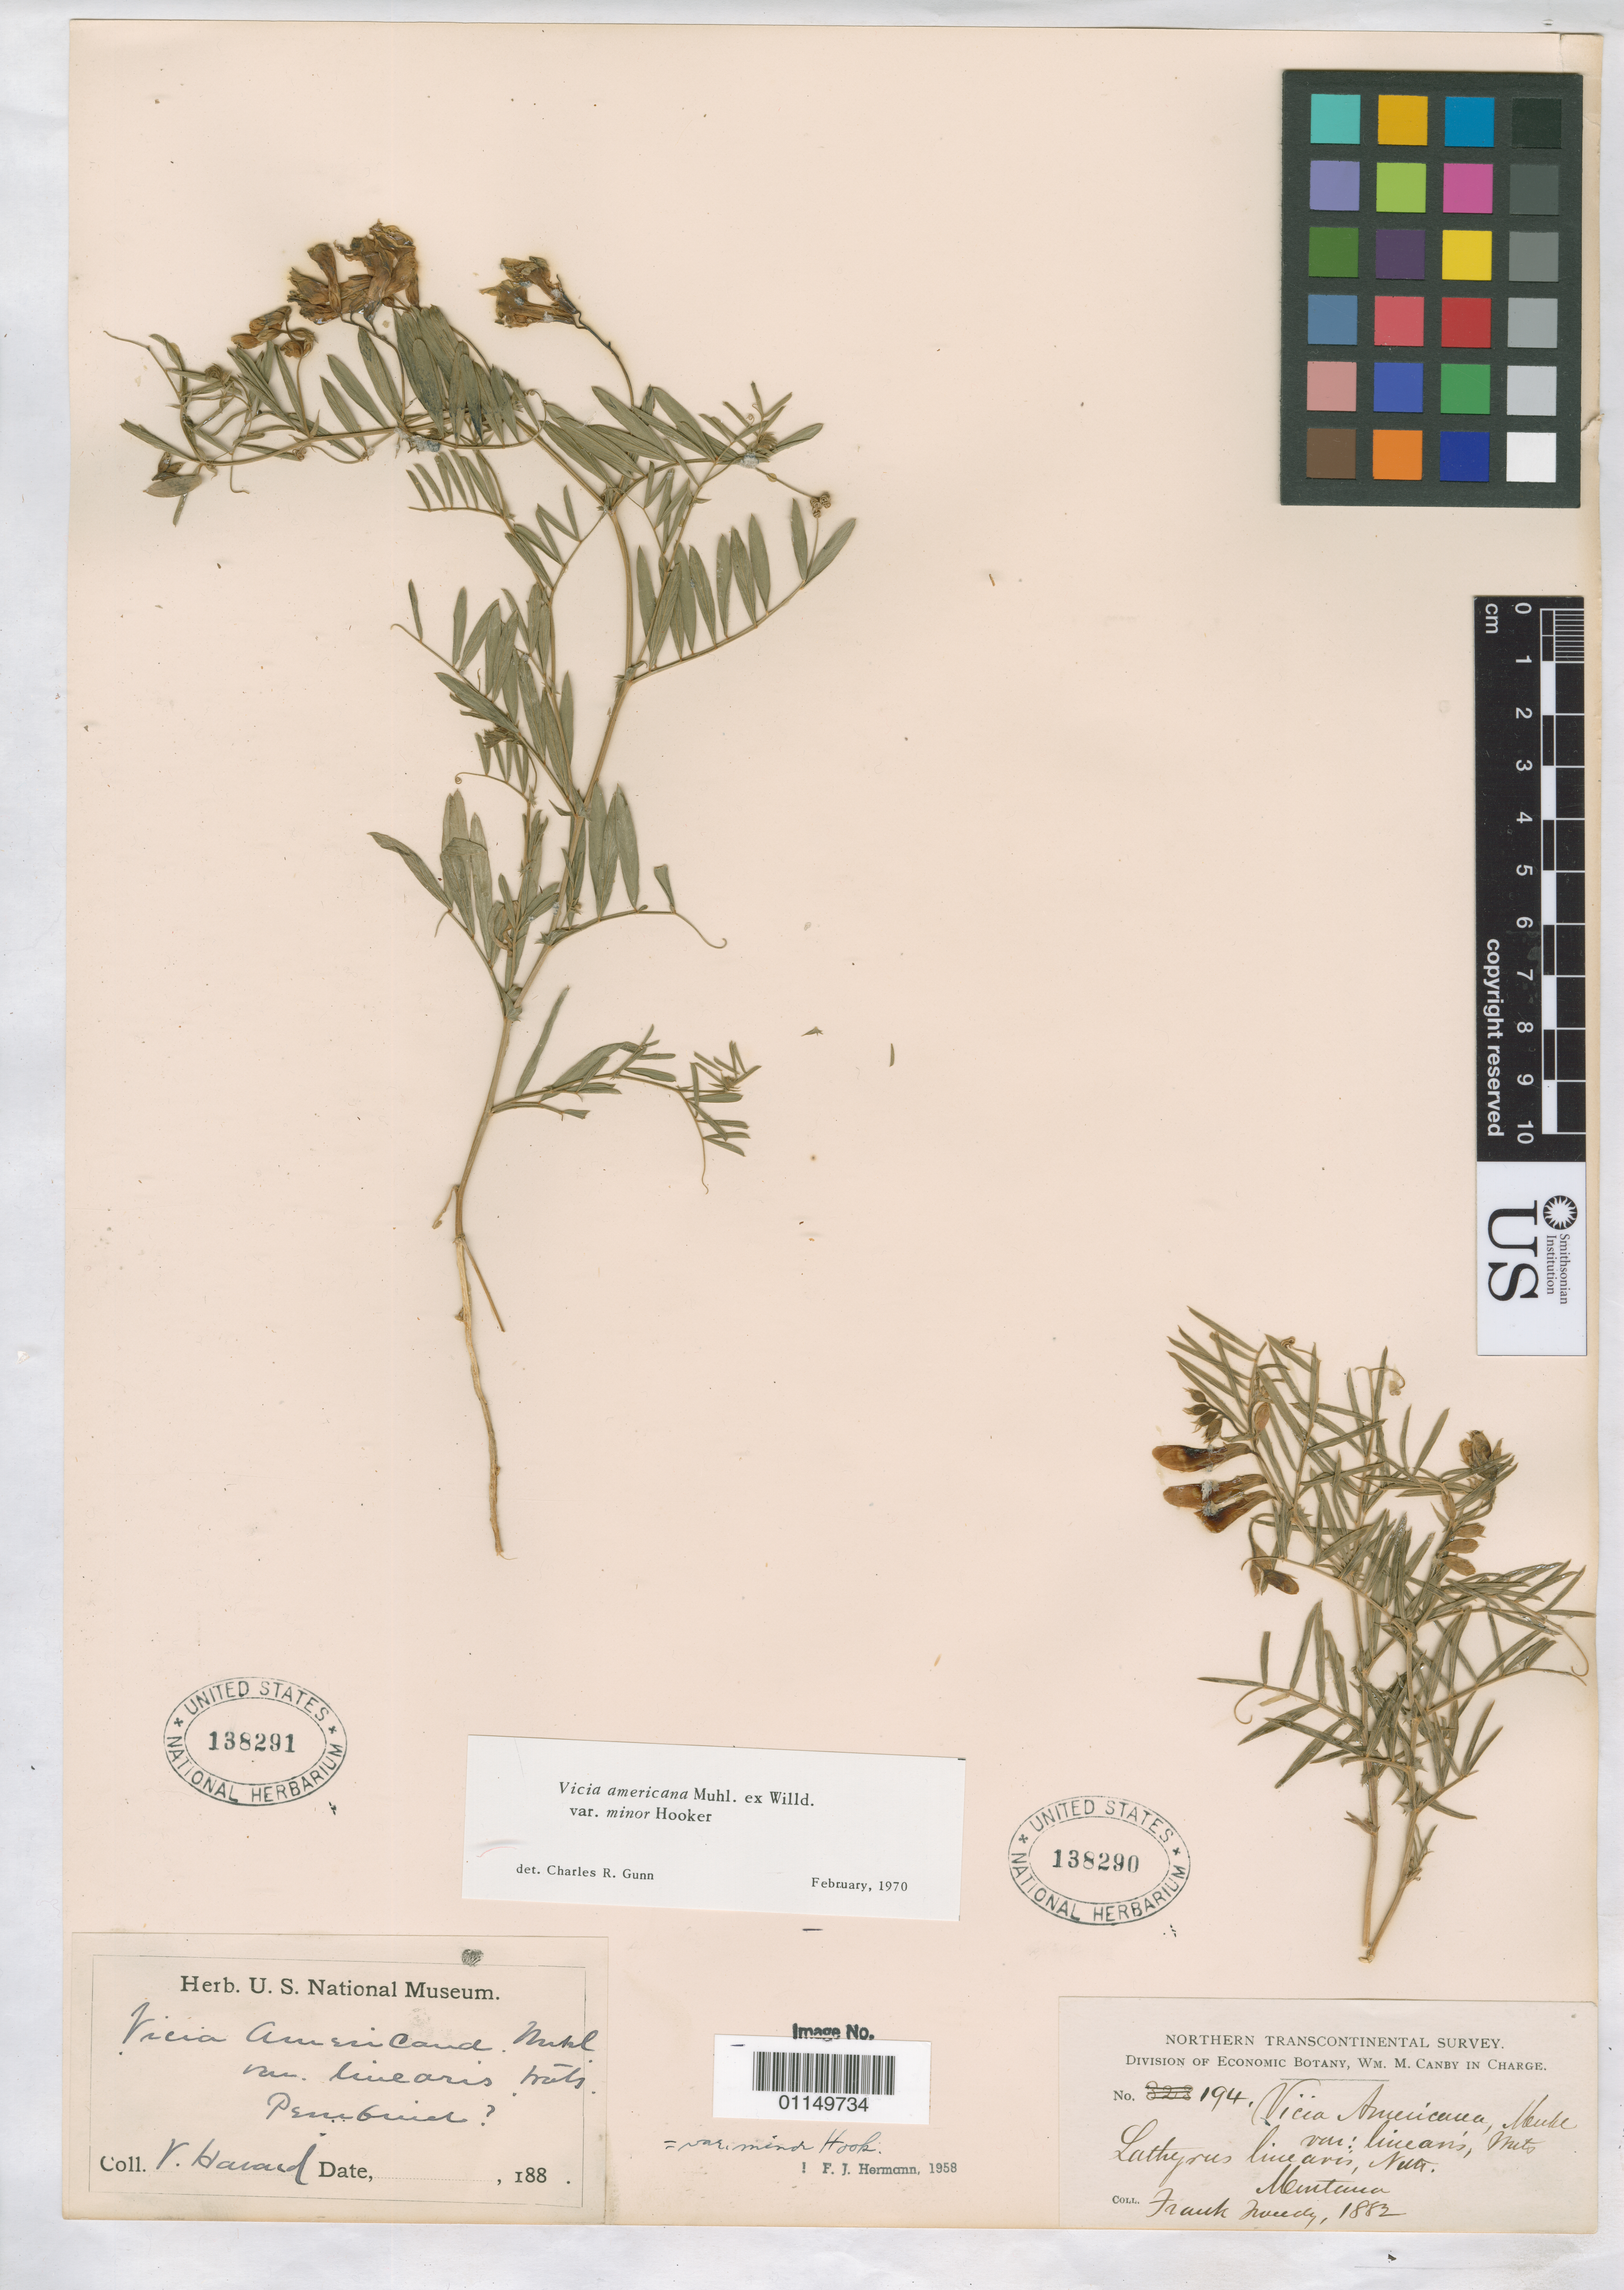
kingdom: Plantae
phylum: Tracheophyta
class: Magnoliopsida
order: Fabales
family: Fabaceae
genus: Vicia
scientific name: Vicia americana var. minor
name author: Hook.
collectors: F. Tweedy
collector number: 194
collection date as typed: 1882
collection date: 1882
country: United States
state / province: Montana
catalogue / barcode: US 138290